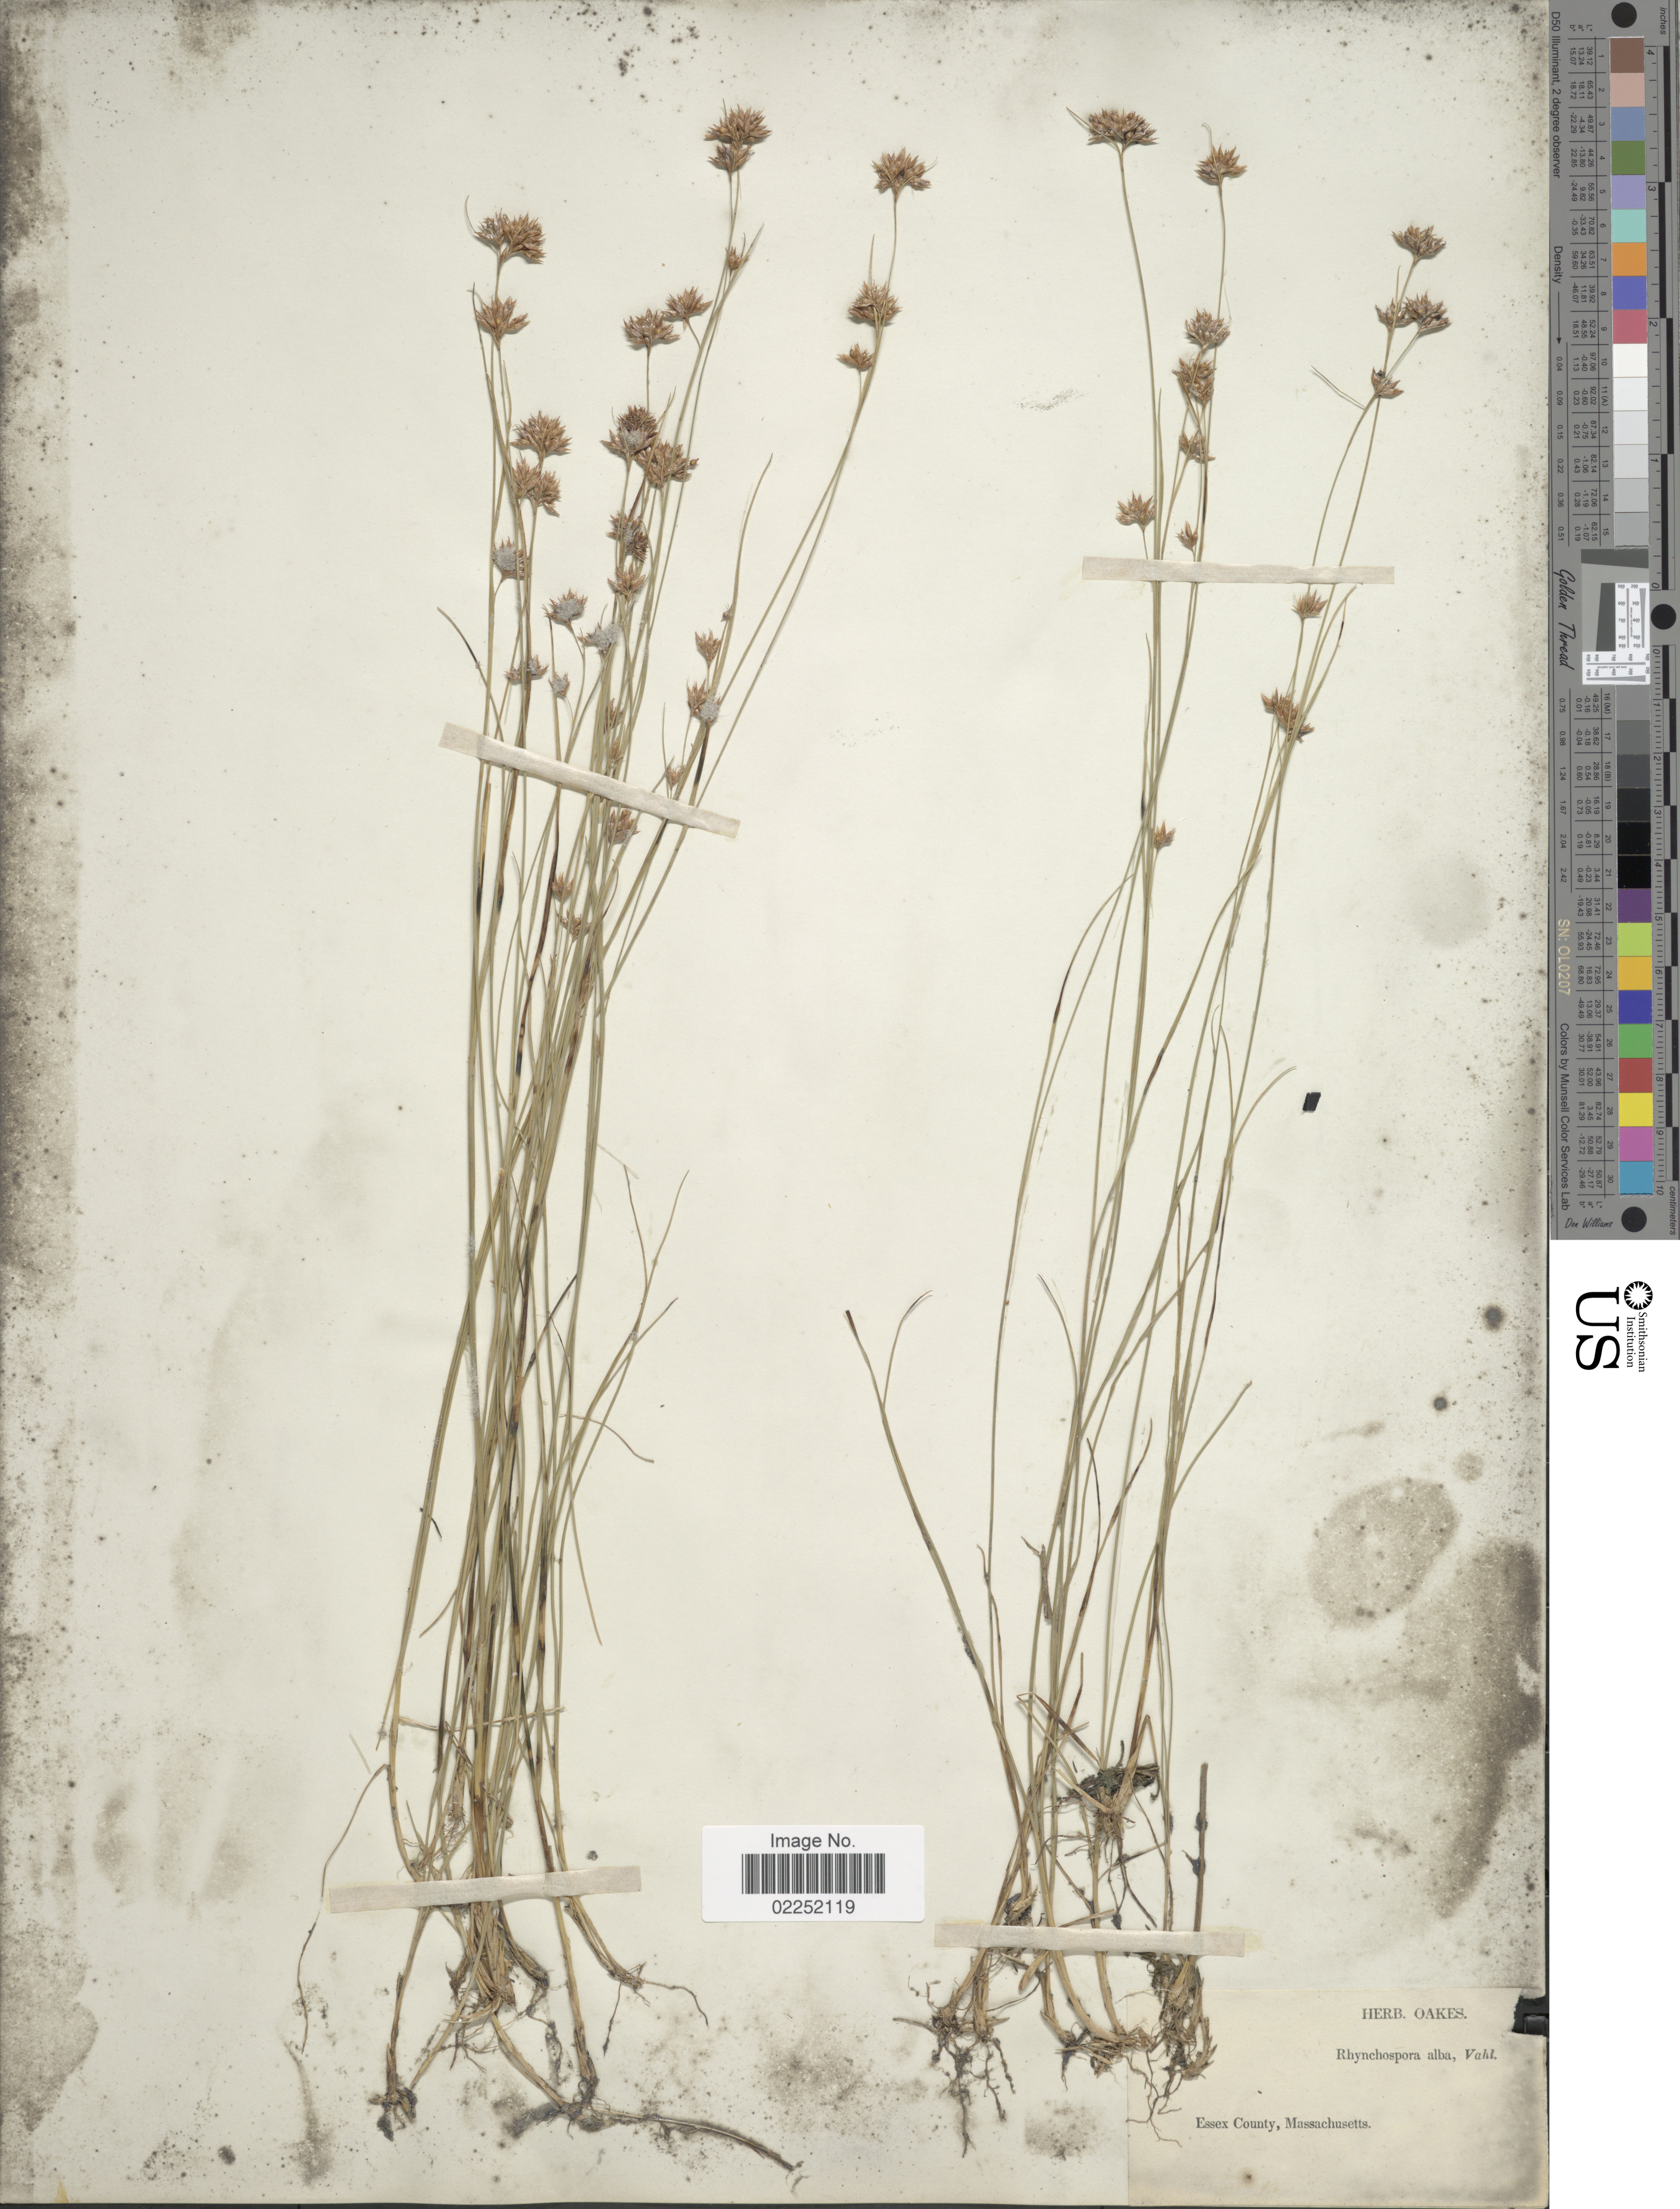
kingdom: Plantae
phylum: Tracheophyta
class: Liliopsida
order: Poales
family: Cyperaceae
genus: Rhynchospora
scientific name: Rhynchospora alba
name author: (L.) Vahl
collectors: ex herb. Oakes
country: United States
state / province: Massachusetts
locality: Essex County